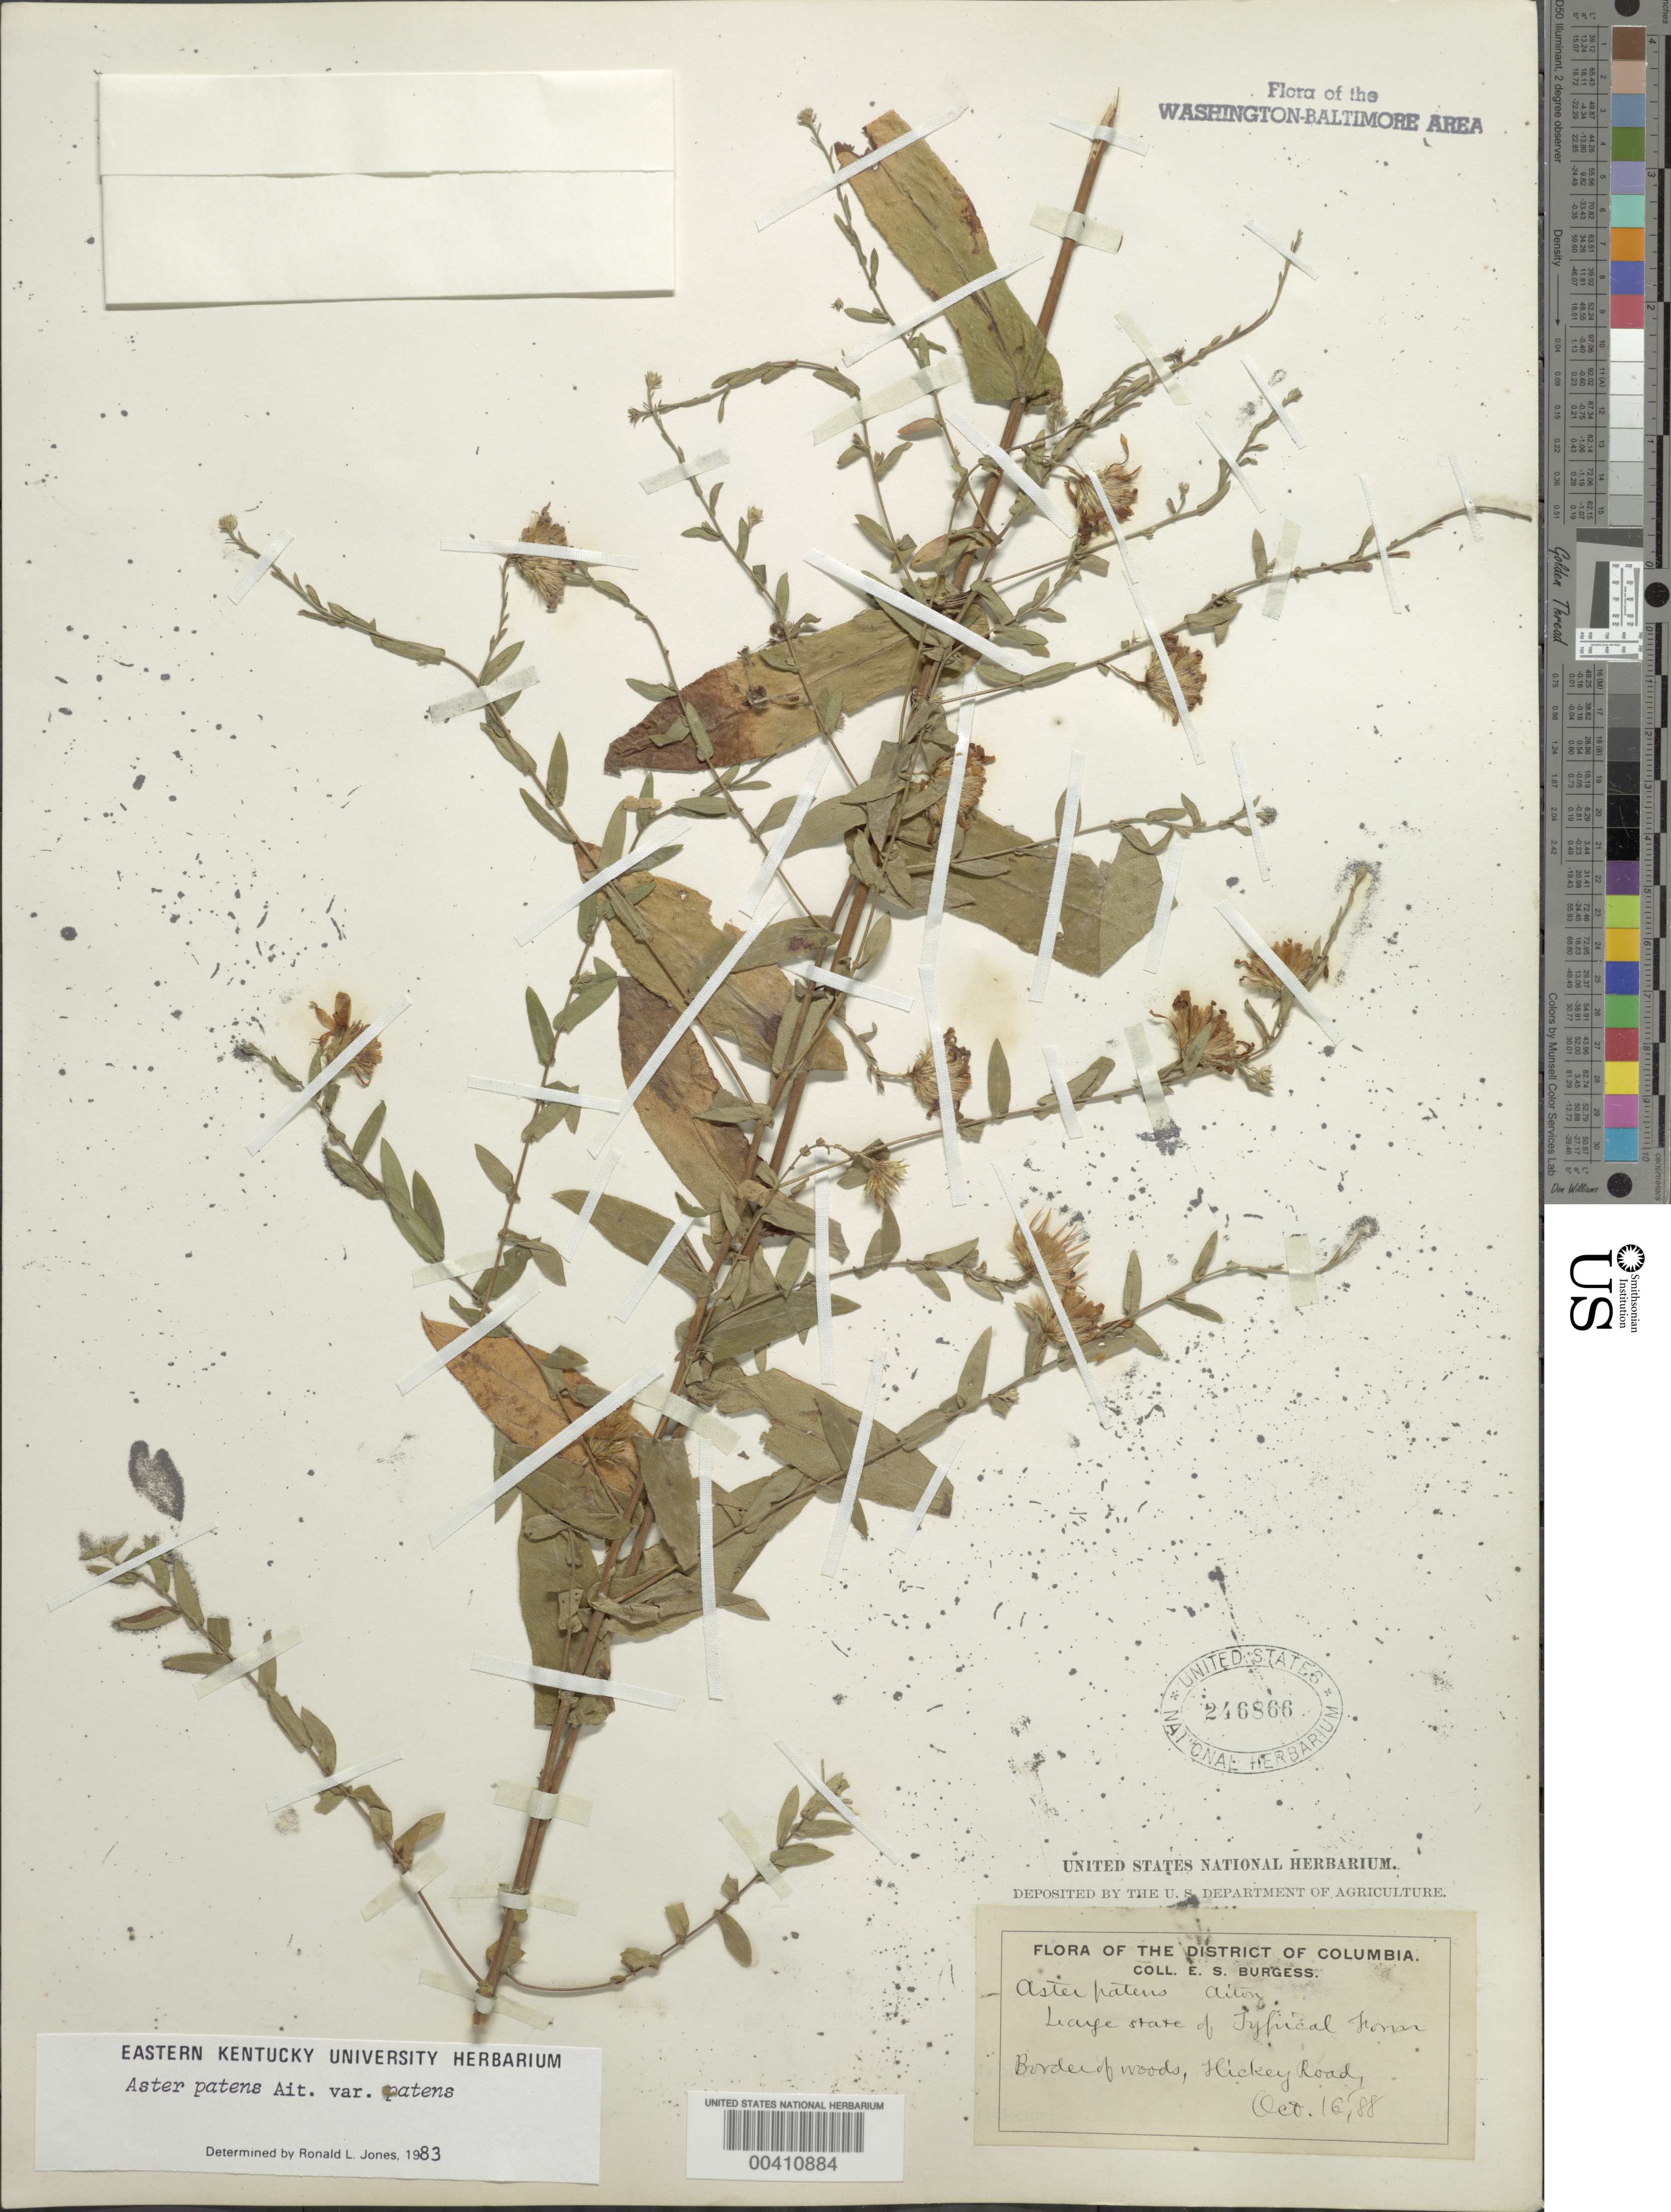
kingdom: Plantae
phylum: Tracheophyta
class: Magnoliopsida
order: Asterales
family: Asteraceae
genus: Symphyotrichum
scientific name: Symphyotrichum patens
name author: (Aiton) G.L. Nesom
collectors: E. Burgess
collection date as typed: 16 Oct 1888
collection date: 1888-10-16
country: United States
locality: Hickey Road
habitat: Border of woods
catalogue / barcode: US 246866